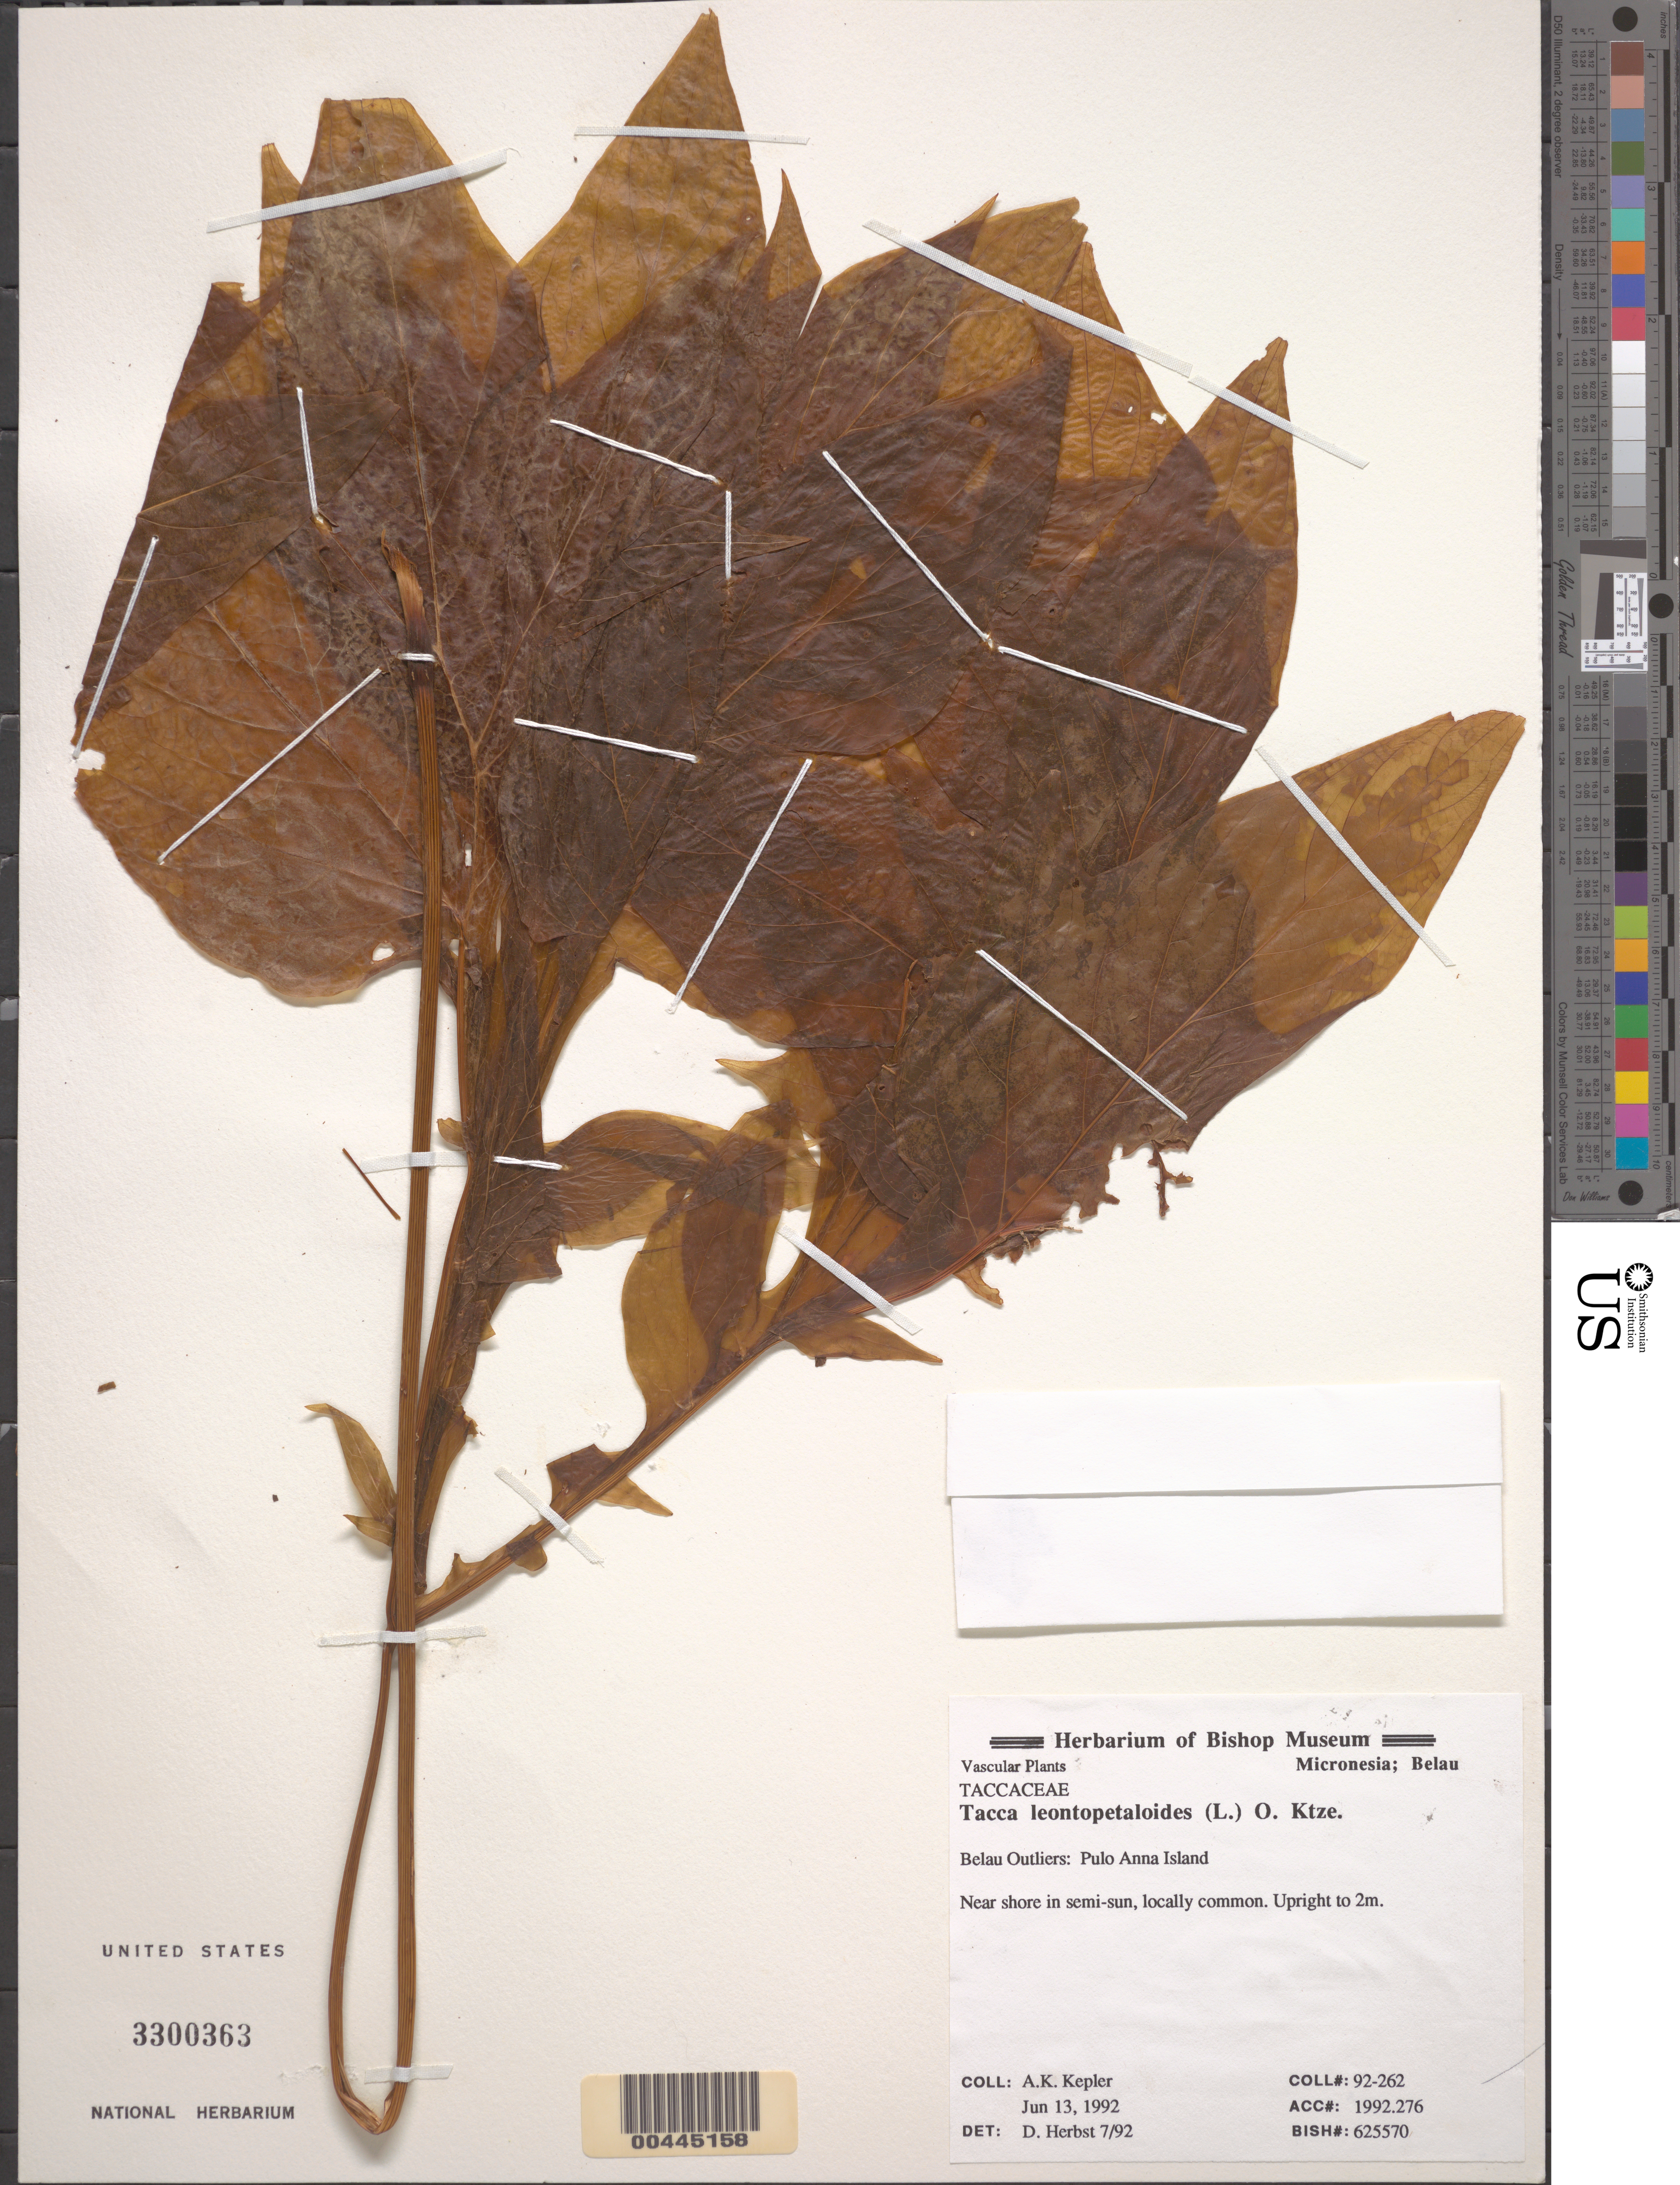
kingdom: Plantae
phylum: Tracheophyta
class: Liliopsida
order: Dioscoreales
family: Dioscoreaceae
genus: Tacca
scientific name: Tacca leontopetaloides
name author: (L.) Kuntze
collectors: A. K. Kepler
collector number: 92-262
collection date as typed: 13 Jun 1992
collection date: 1992-06-13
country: Palau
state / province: Belau Outliers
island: Pulo Anna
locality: Belau outliers, pulo anna island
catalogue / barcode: US 3300363